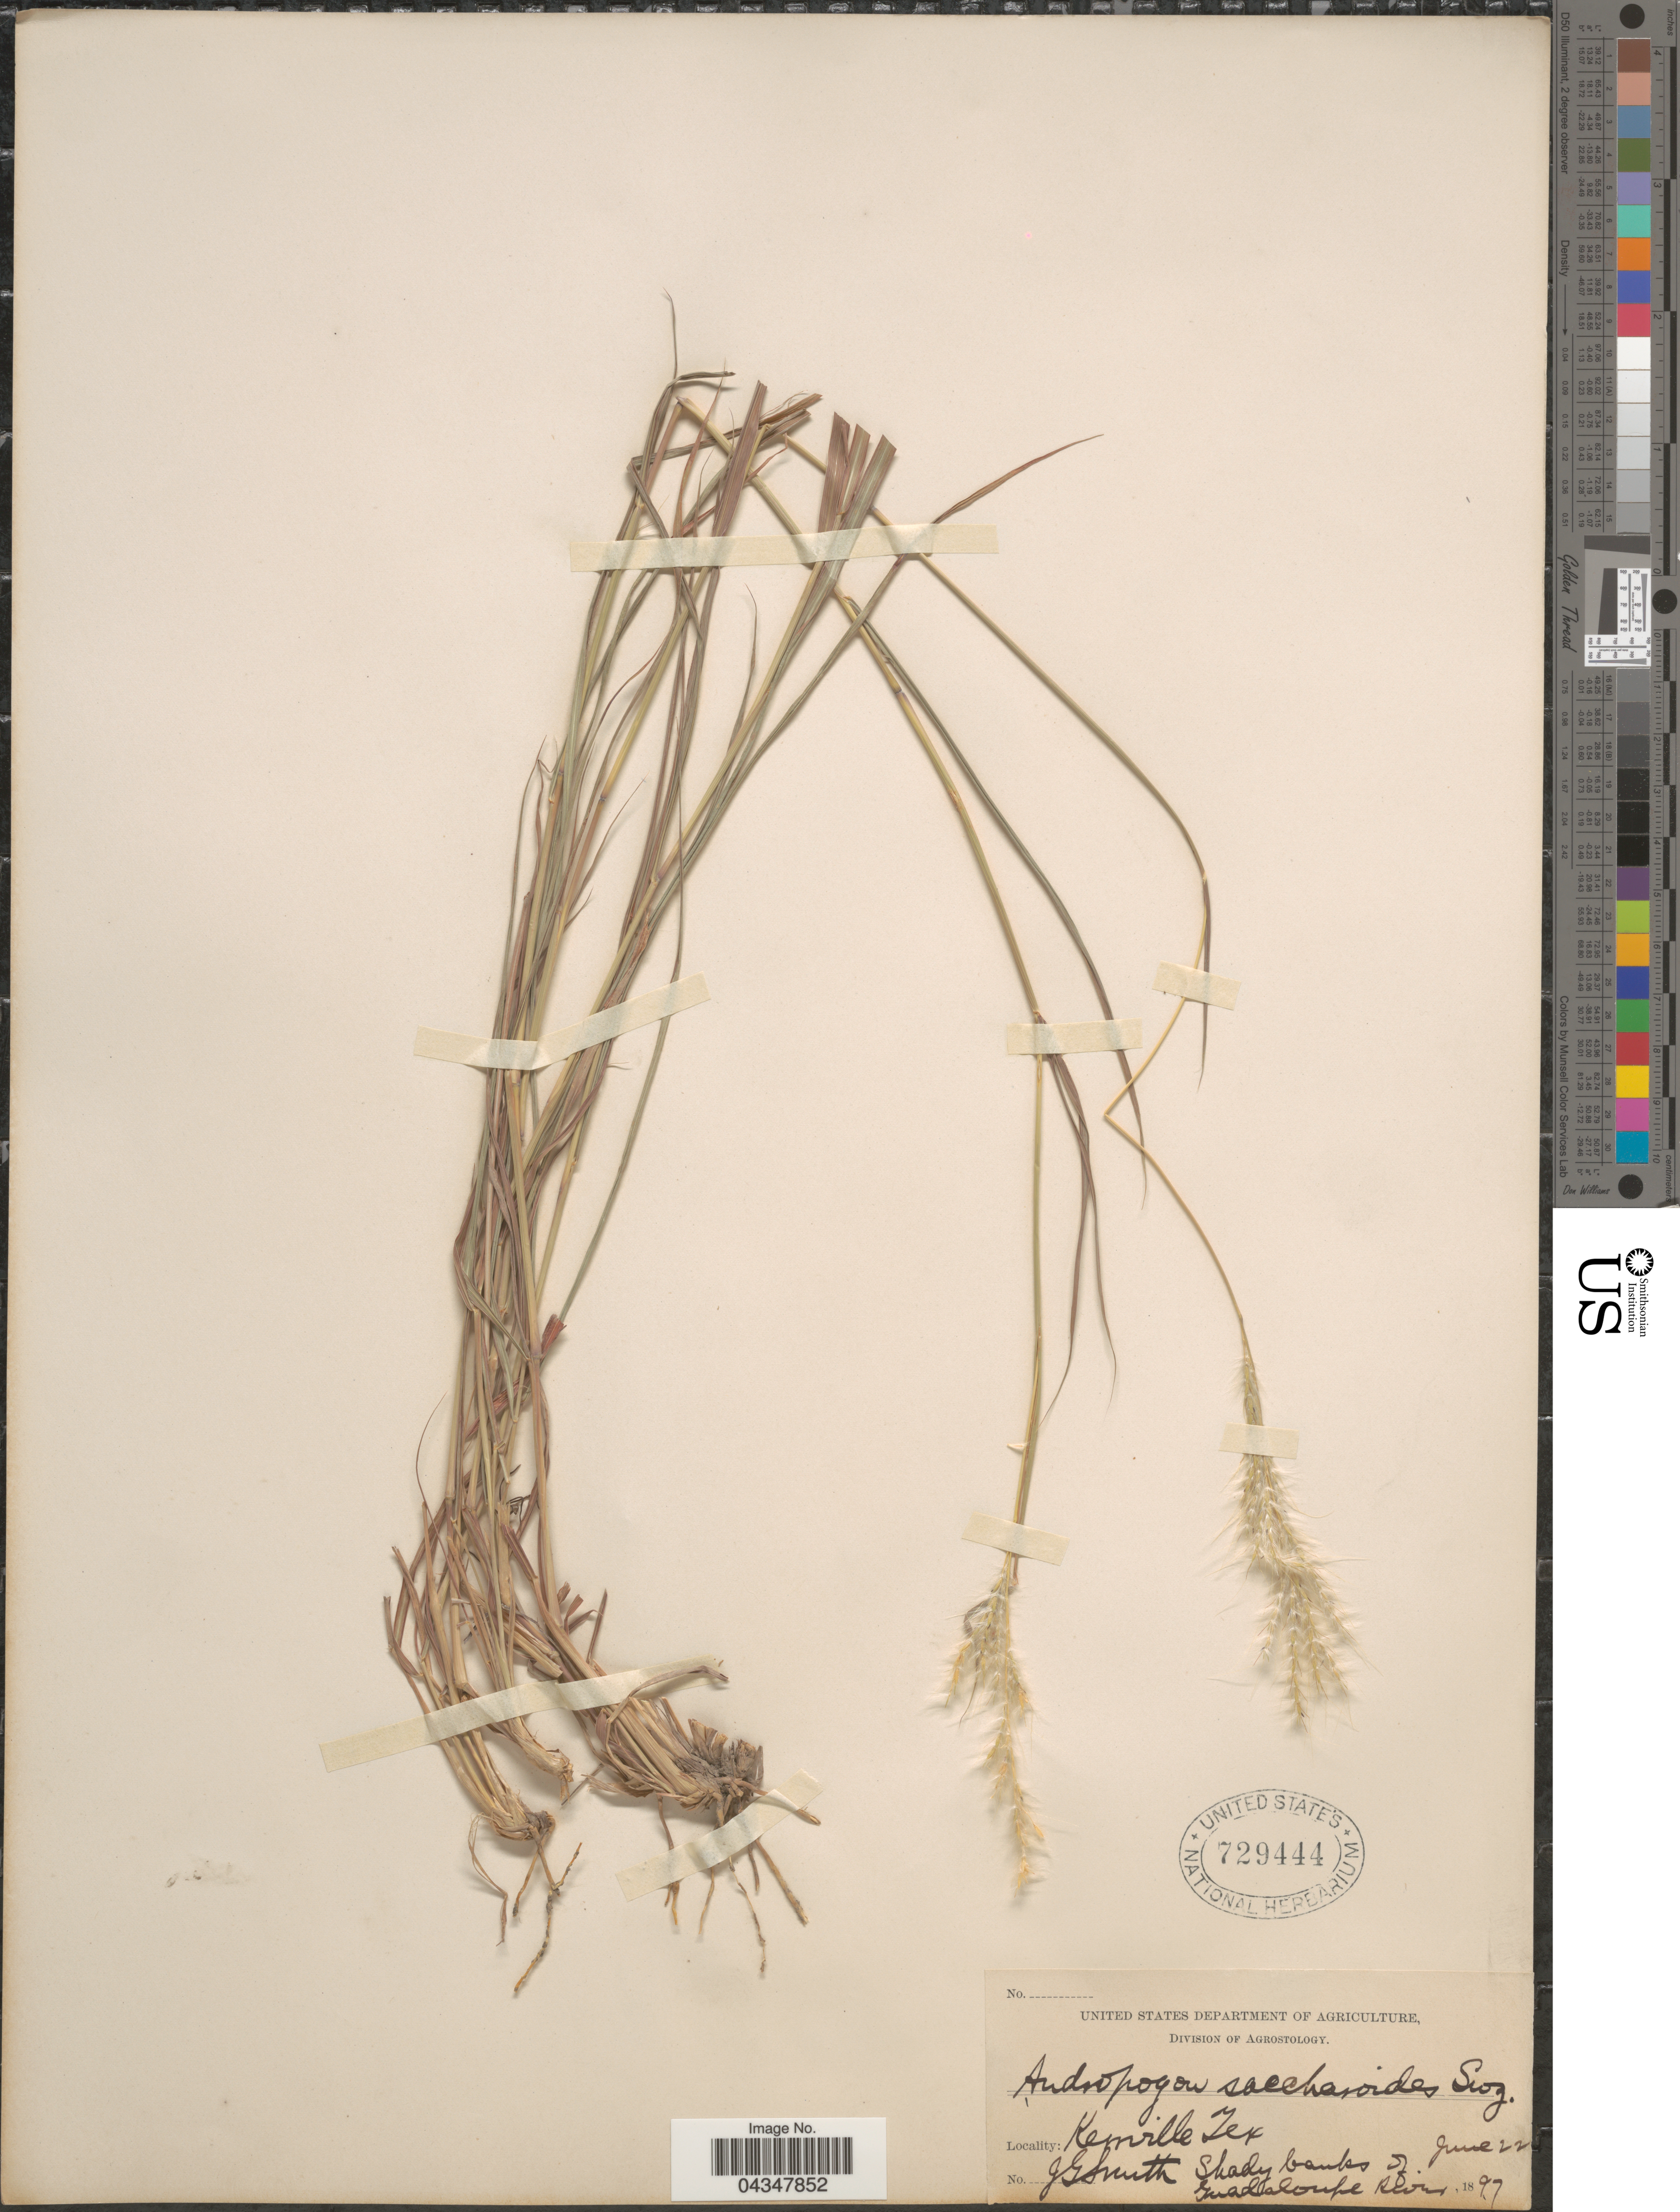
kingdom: Plantae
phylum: Tracheophyta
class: Liliopsida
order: Poales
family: Poaceae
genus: Bothriochloa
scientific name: Bothriochloa saccharoides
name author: (Sw.) Rydb.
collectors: J. G. Smith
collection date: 1897-06-22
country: United States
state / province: Texas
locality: Kerrville. Shady banks of Guadaloupe River.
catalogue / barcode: US 729444